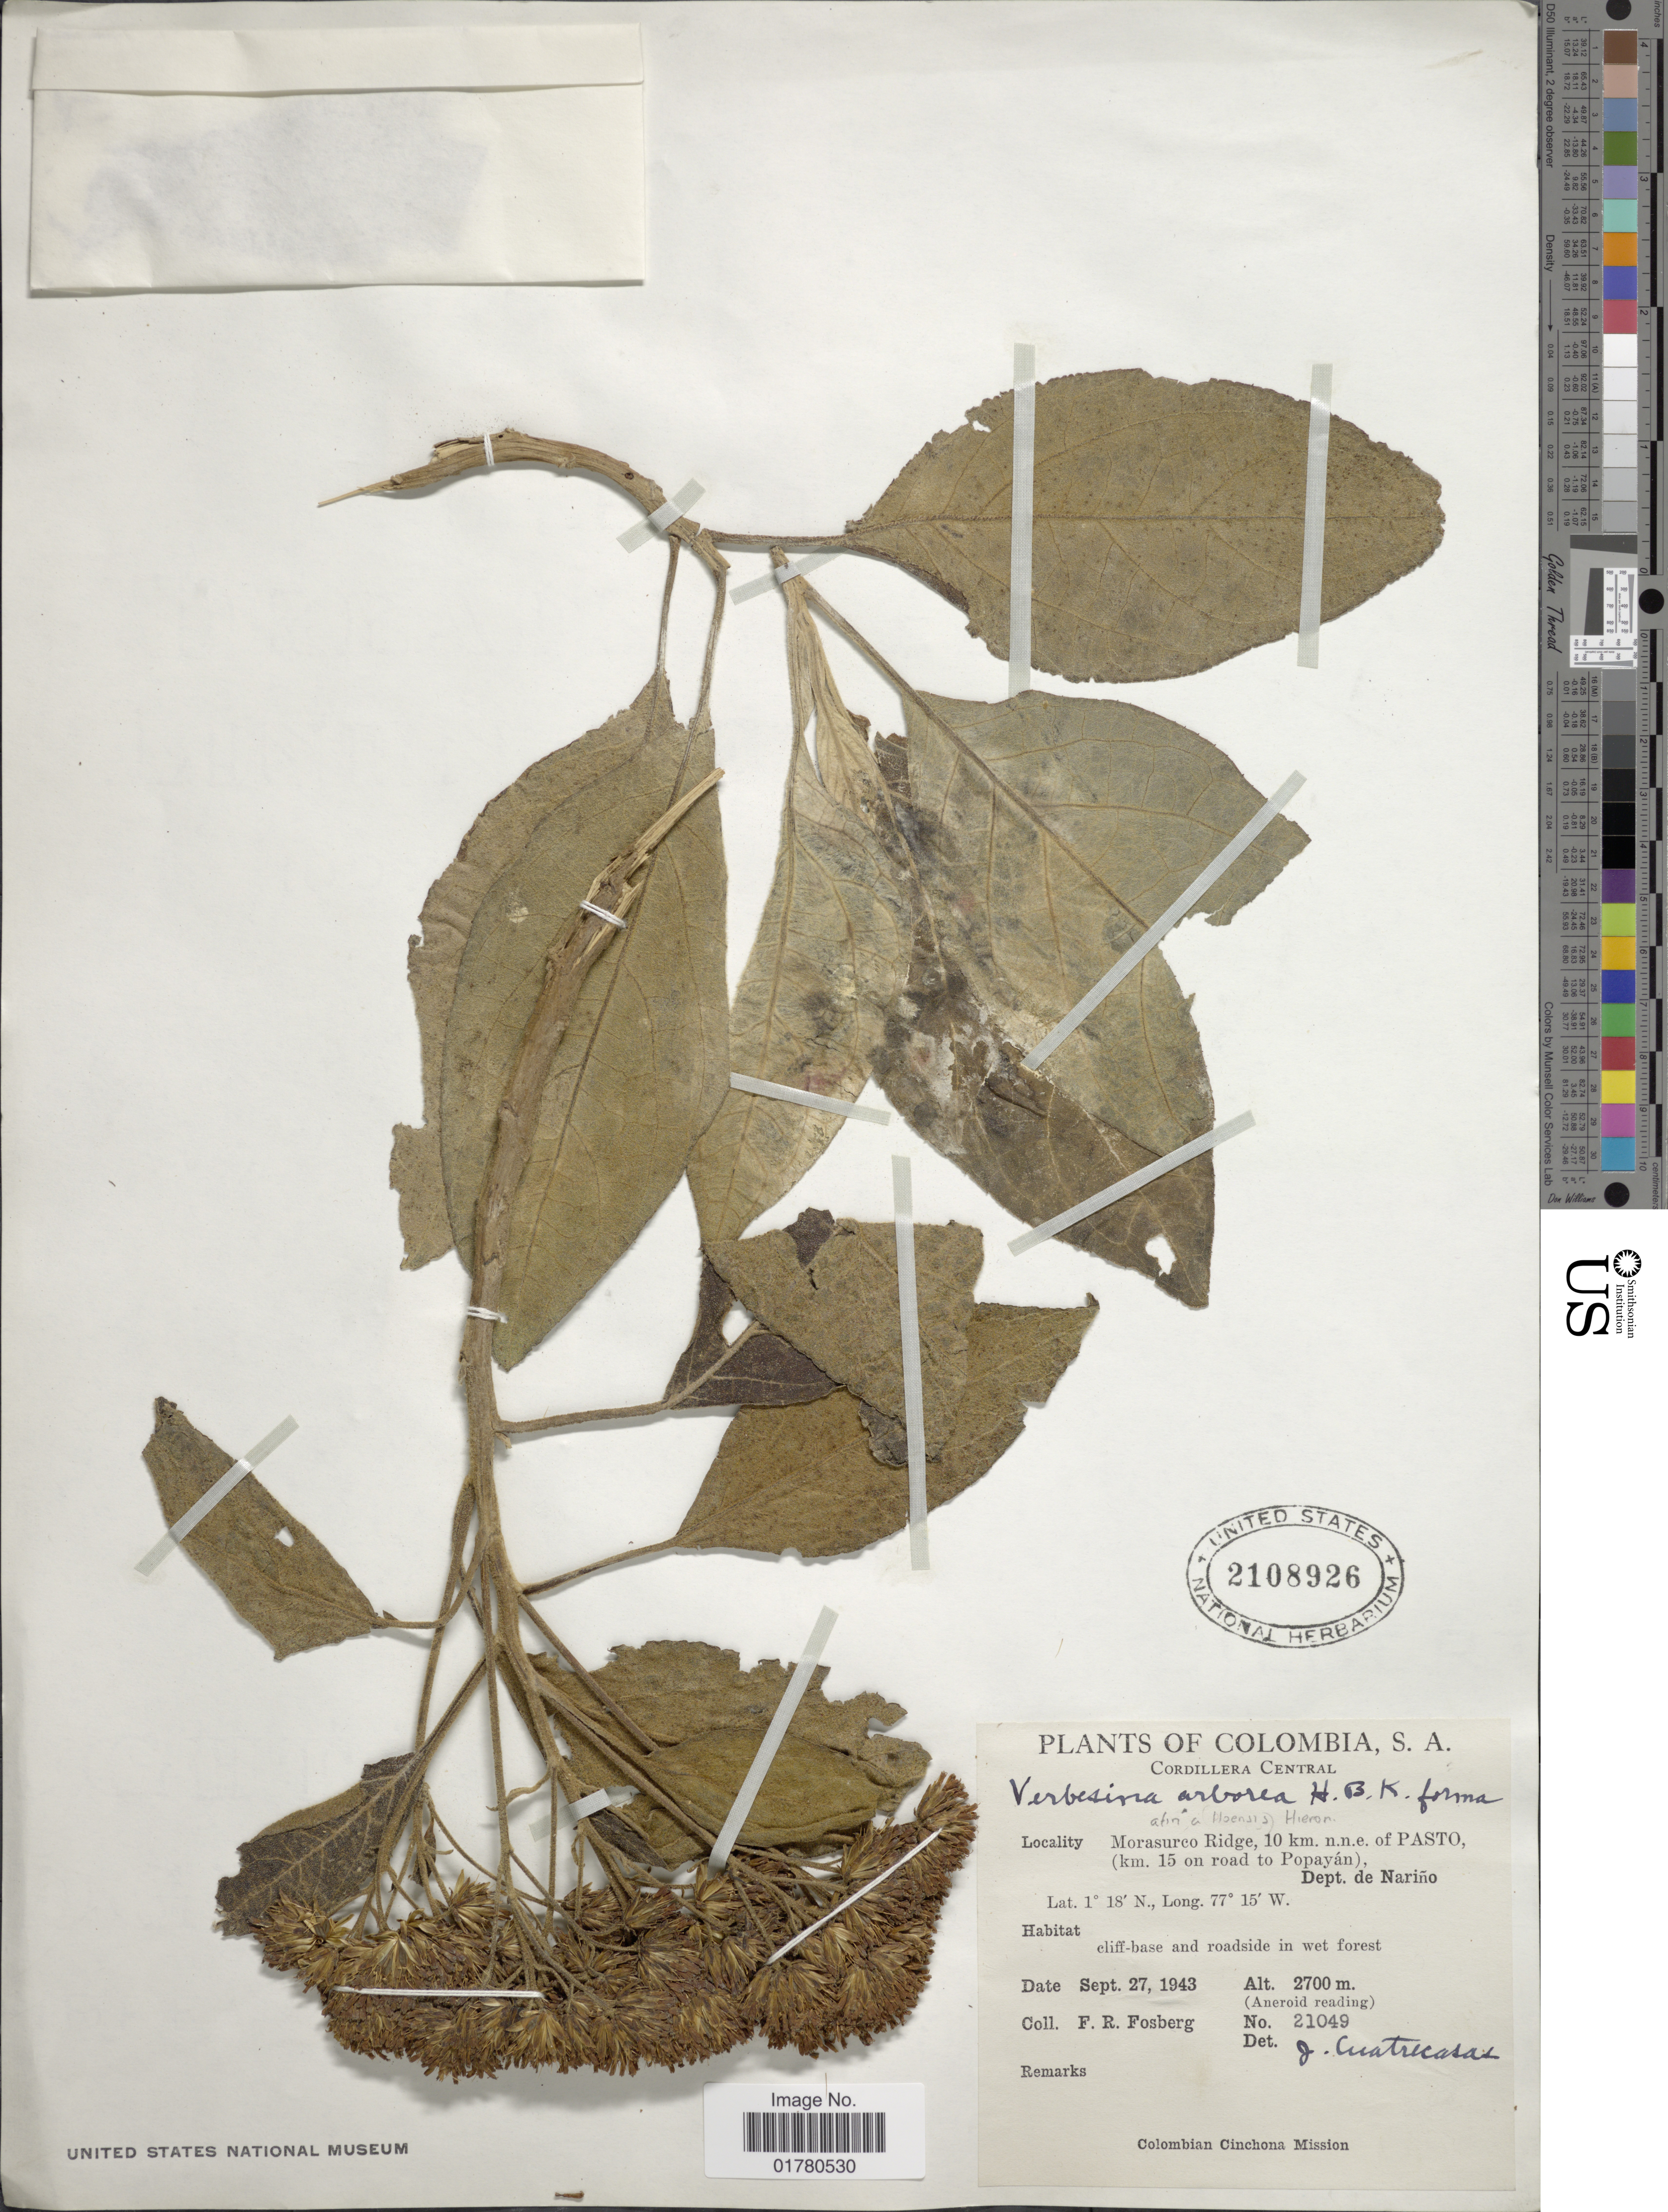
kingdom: Plantae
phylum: Tracheophyta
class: Magnoliopsida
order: Asterales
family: Asteraceae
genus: Verbesina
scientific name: Verbesina arborea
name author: Kunth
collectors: F. R. Fosberg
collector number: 21049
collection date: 1943-09-27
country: Colombia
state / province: Nariño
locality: Cordillera Central, Morasurco Ridge, 10 km n.n.e. of Pasto, (km 15 on road to Popayán) Dept de Nariño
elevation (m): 2700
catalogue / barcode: US 2108926